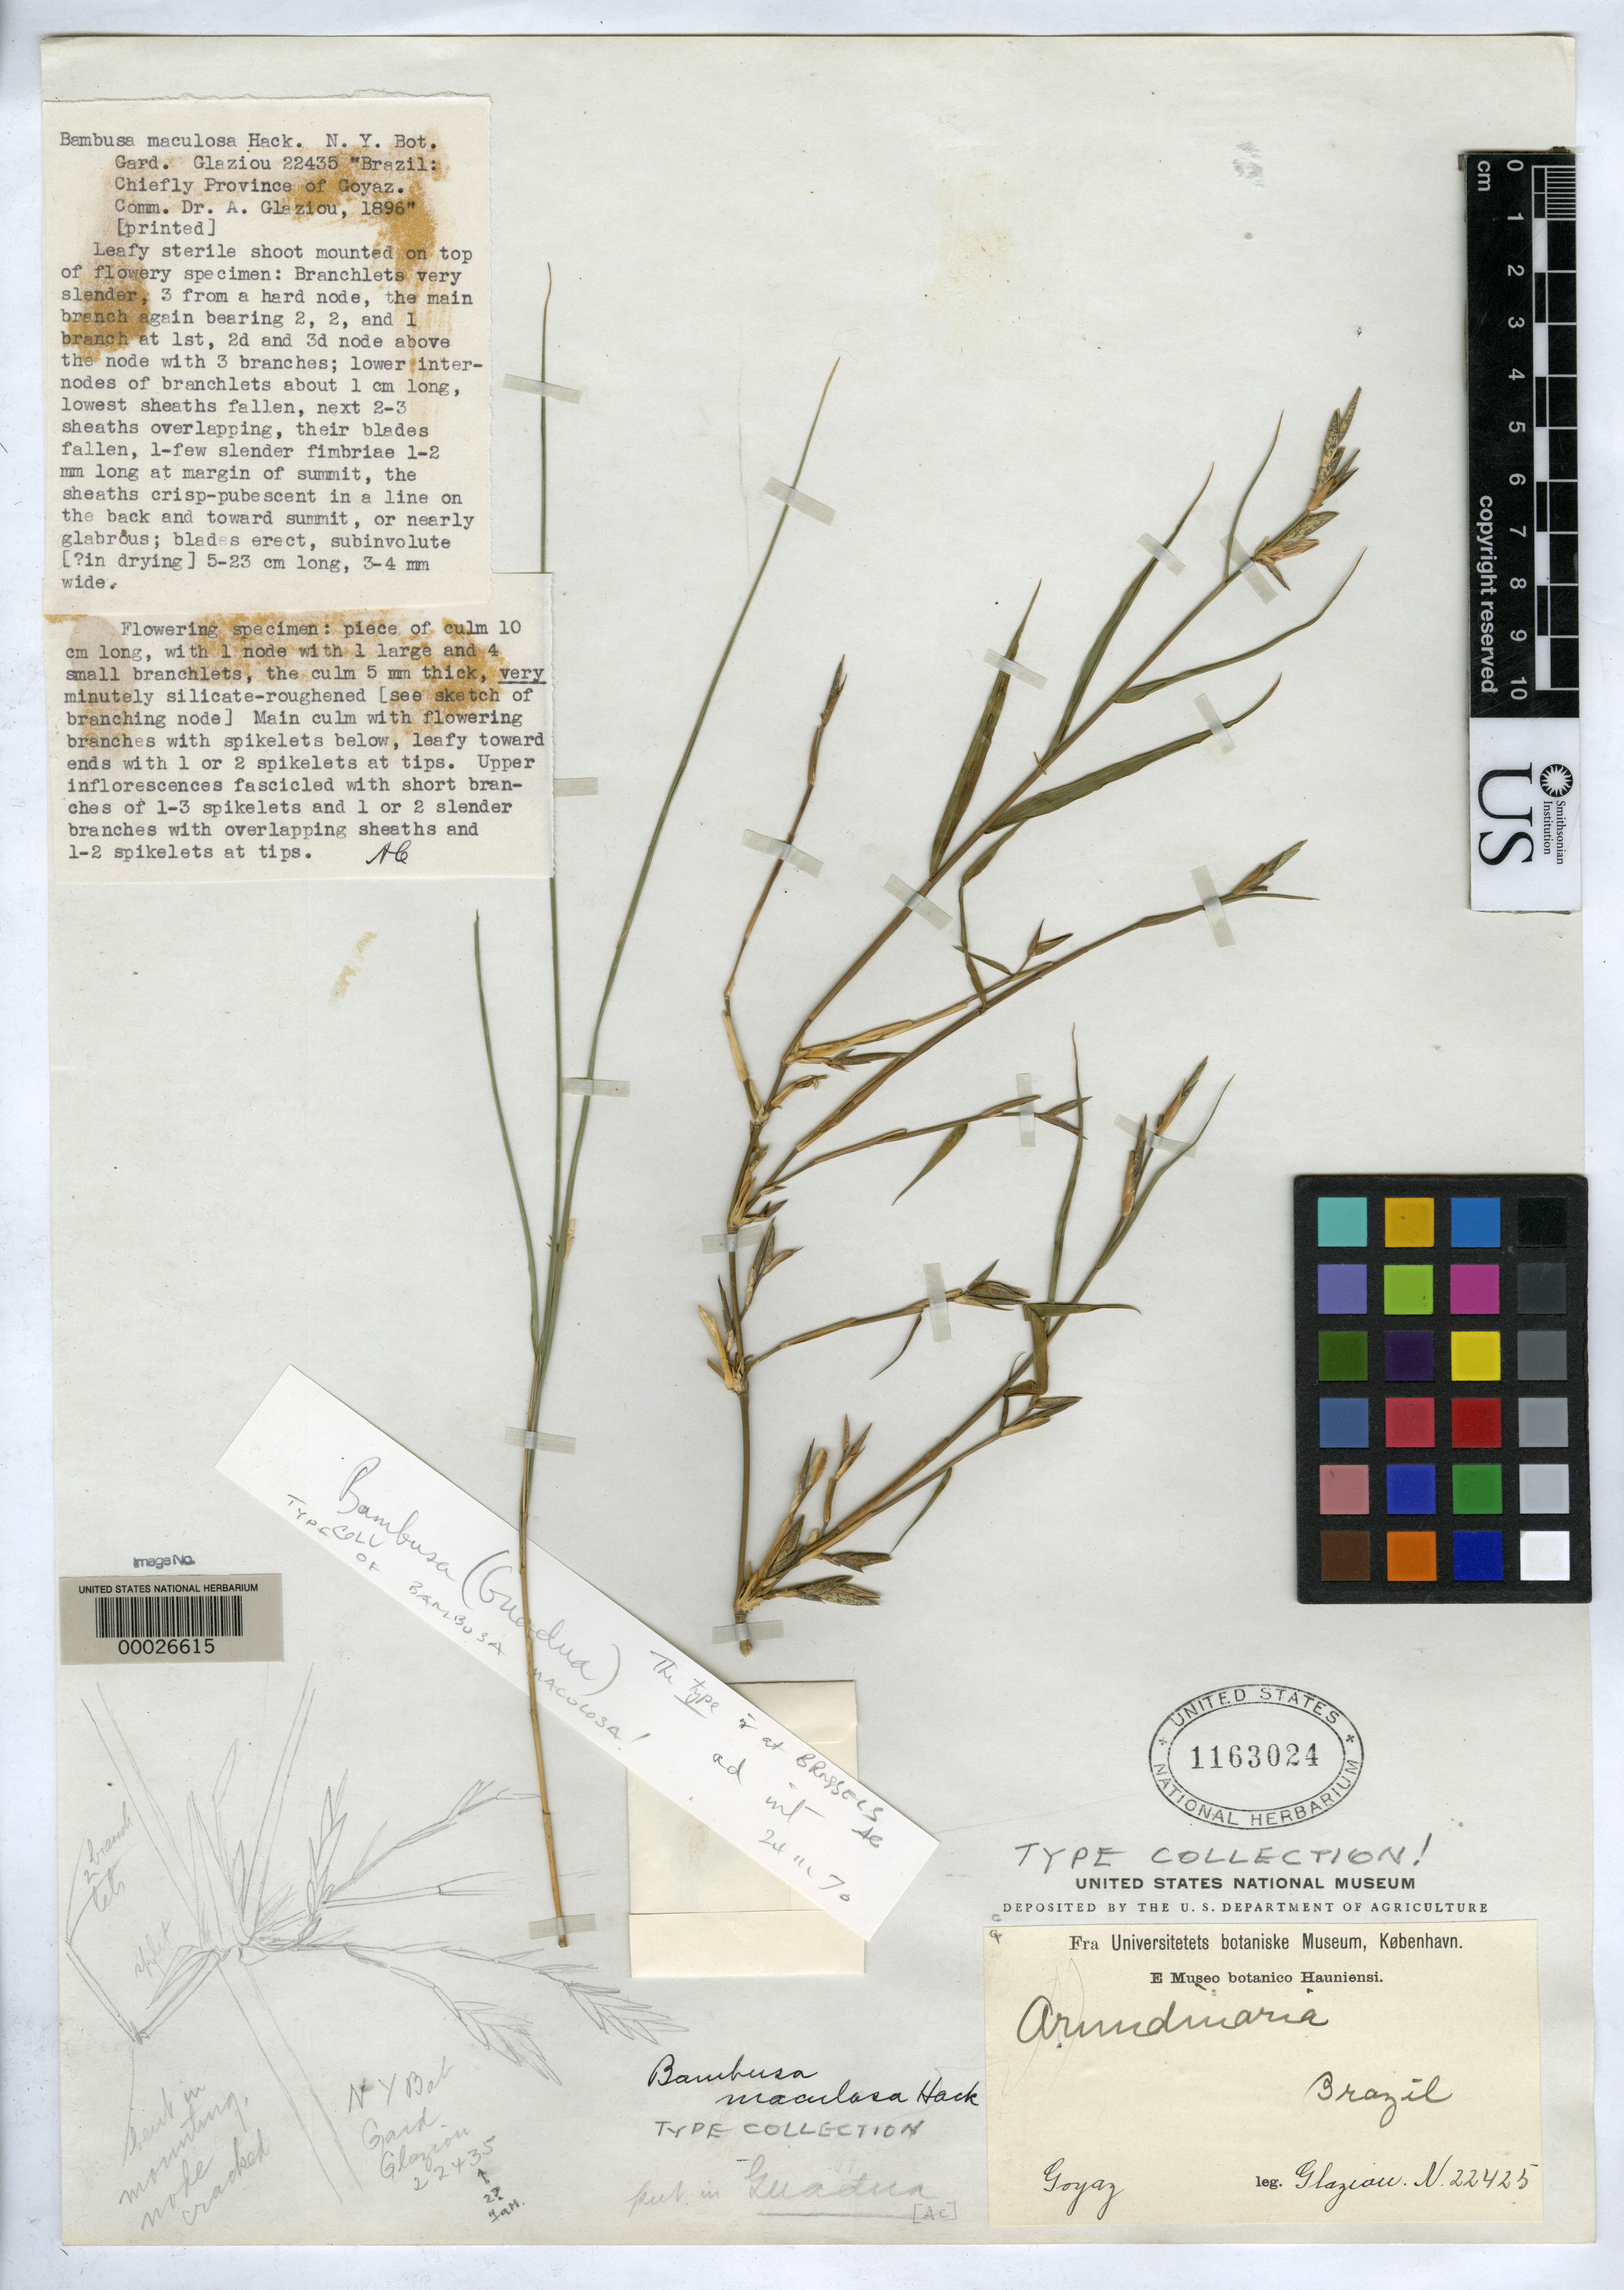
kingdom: Plantae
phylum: Tracheophyta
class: Liliopsida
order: Poales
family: Poaceae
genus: Bambusa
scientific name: Bambusa maculosa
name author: Hack.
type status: Isotype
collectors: A. F. M. Glaziou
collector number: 22425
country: Brazil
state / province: Goiás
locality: Inter Porto Imperial et Lunie, ad flum Tocantins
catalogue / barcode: US 1163024